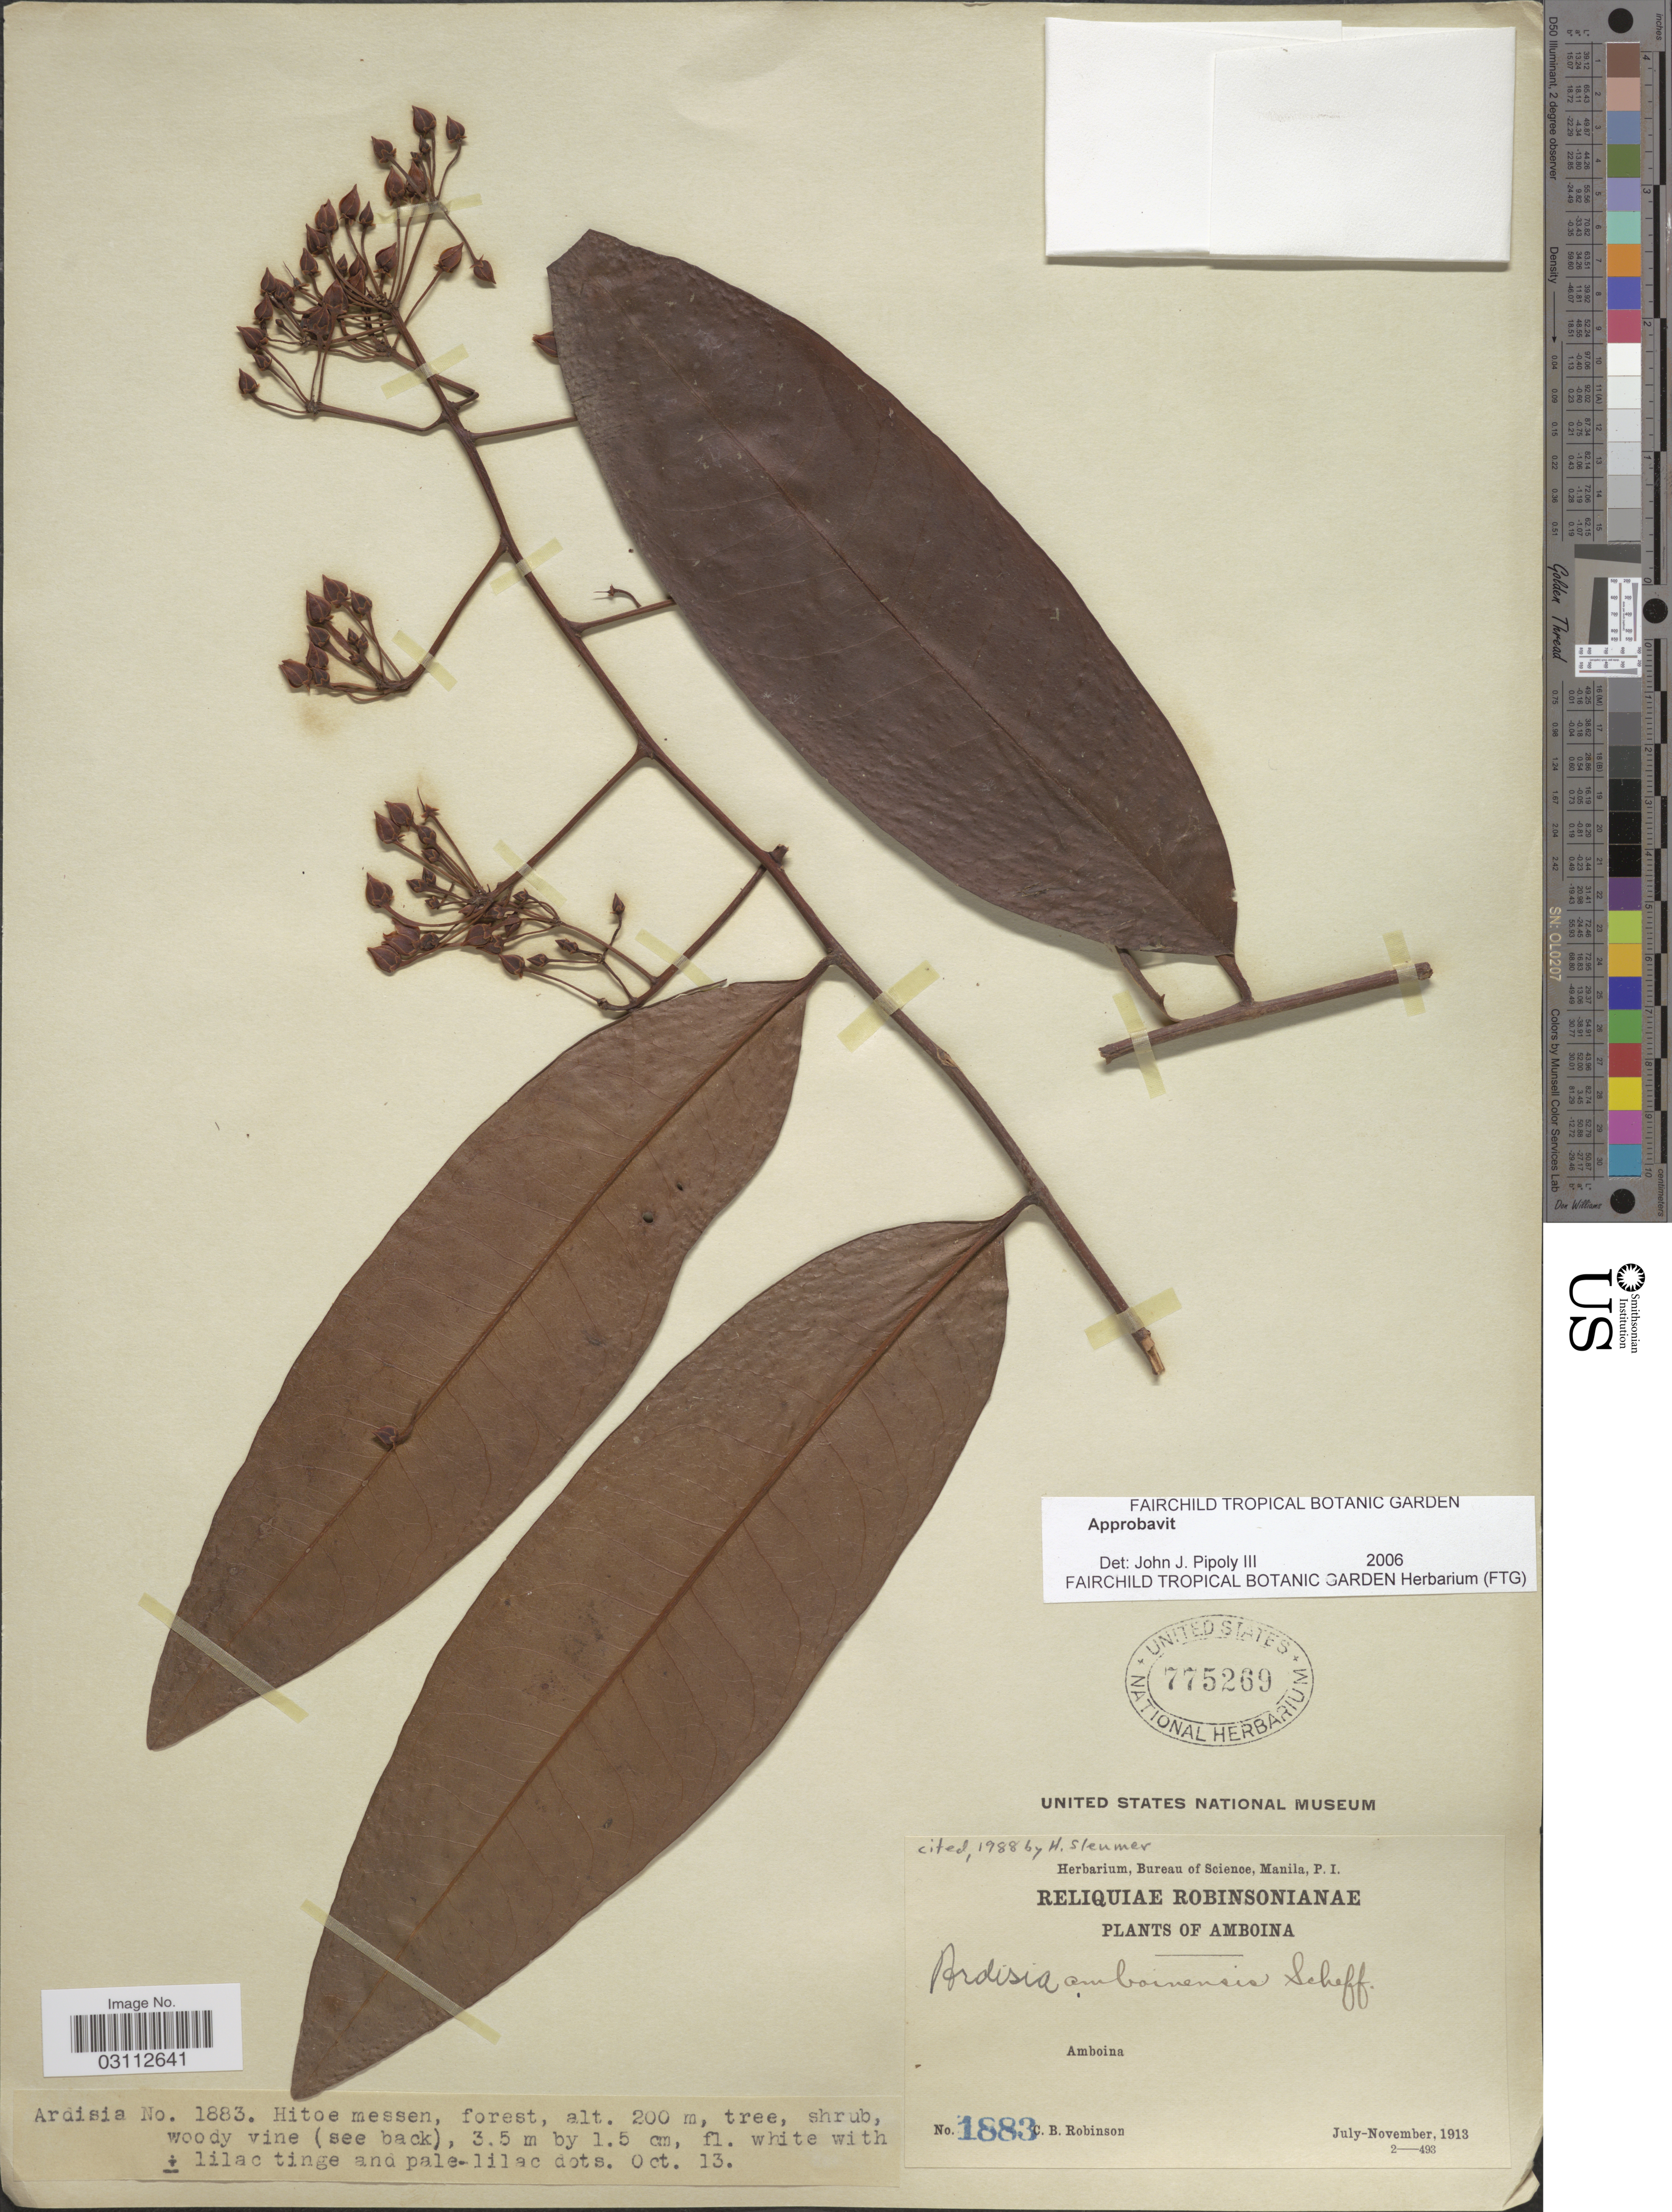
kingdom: Plantae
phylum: Tracheophyta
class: Magnoliopsida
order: Ericales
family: Primulaceae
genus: Ardisia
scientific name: Ardisia amboinensis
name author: Scheff.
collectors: C. Robinson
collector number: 1883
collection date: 1913-10-13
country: Indonesia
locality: Amboina.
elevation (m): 200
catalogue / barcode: US 775269